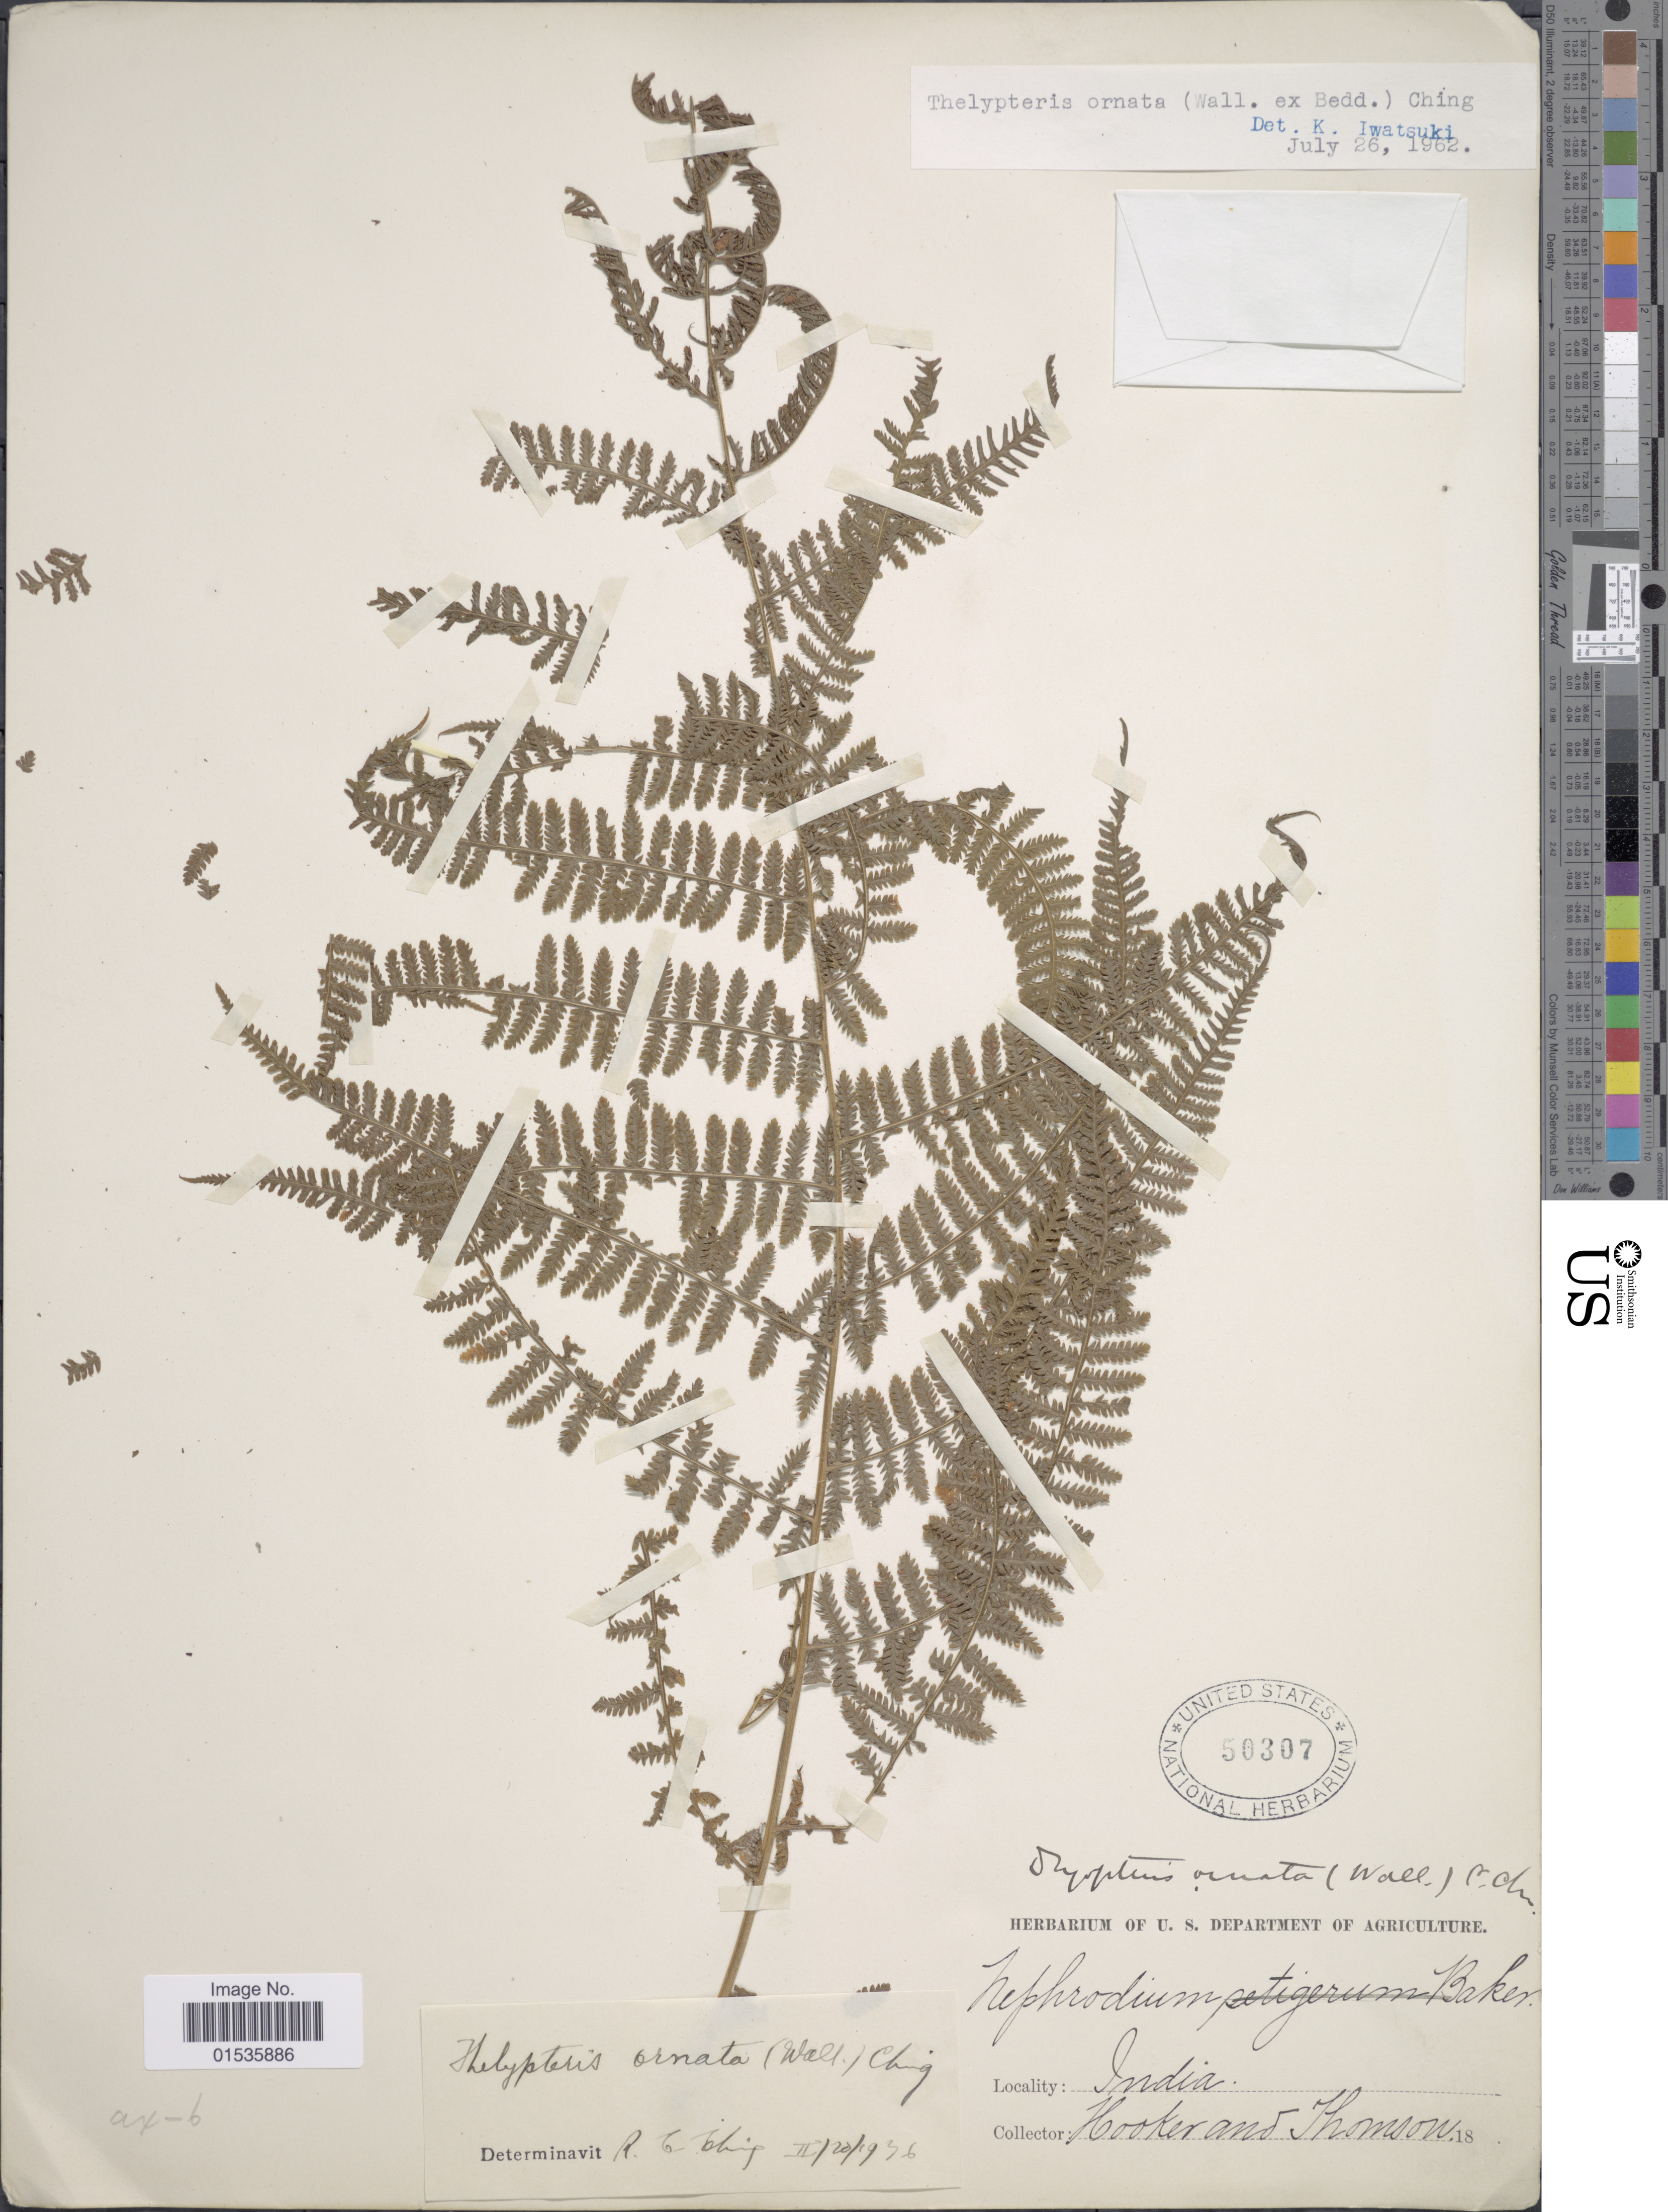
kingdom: Plantae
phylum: Tracheophyta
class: Polypodiopsida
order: Polypodiales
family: Thelypteridaceae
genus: Macrothelypteris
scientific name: Macrothelypteris setigera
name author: (Gaudich.) Ching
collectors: -. Hooker & -- Thomson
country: India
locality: India,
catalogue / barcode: US 50307